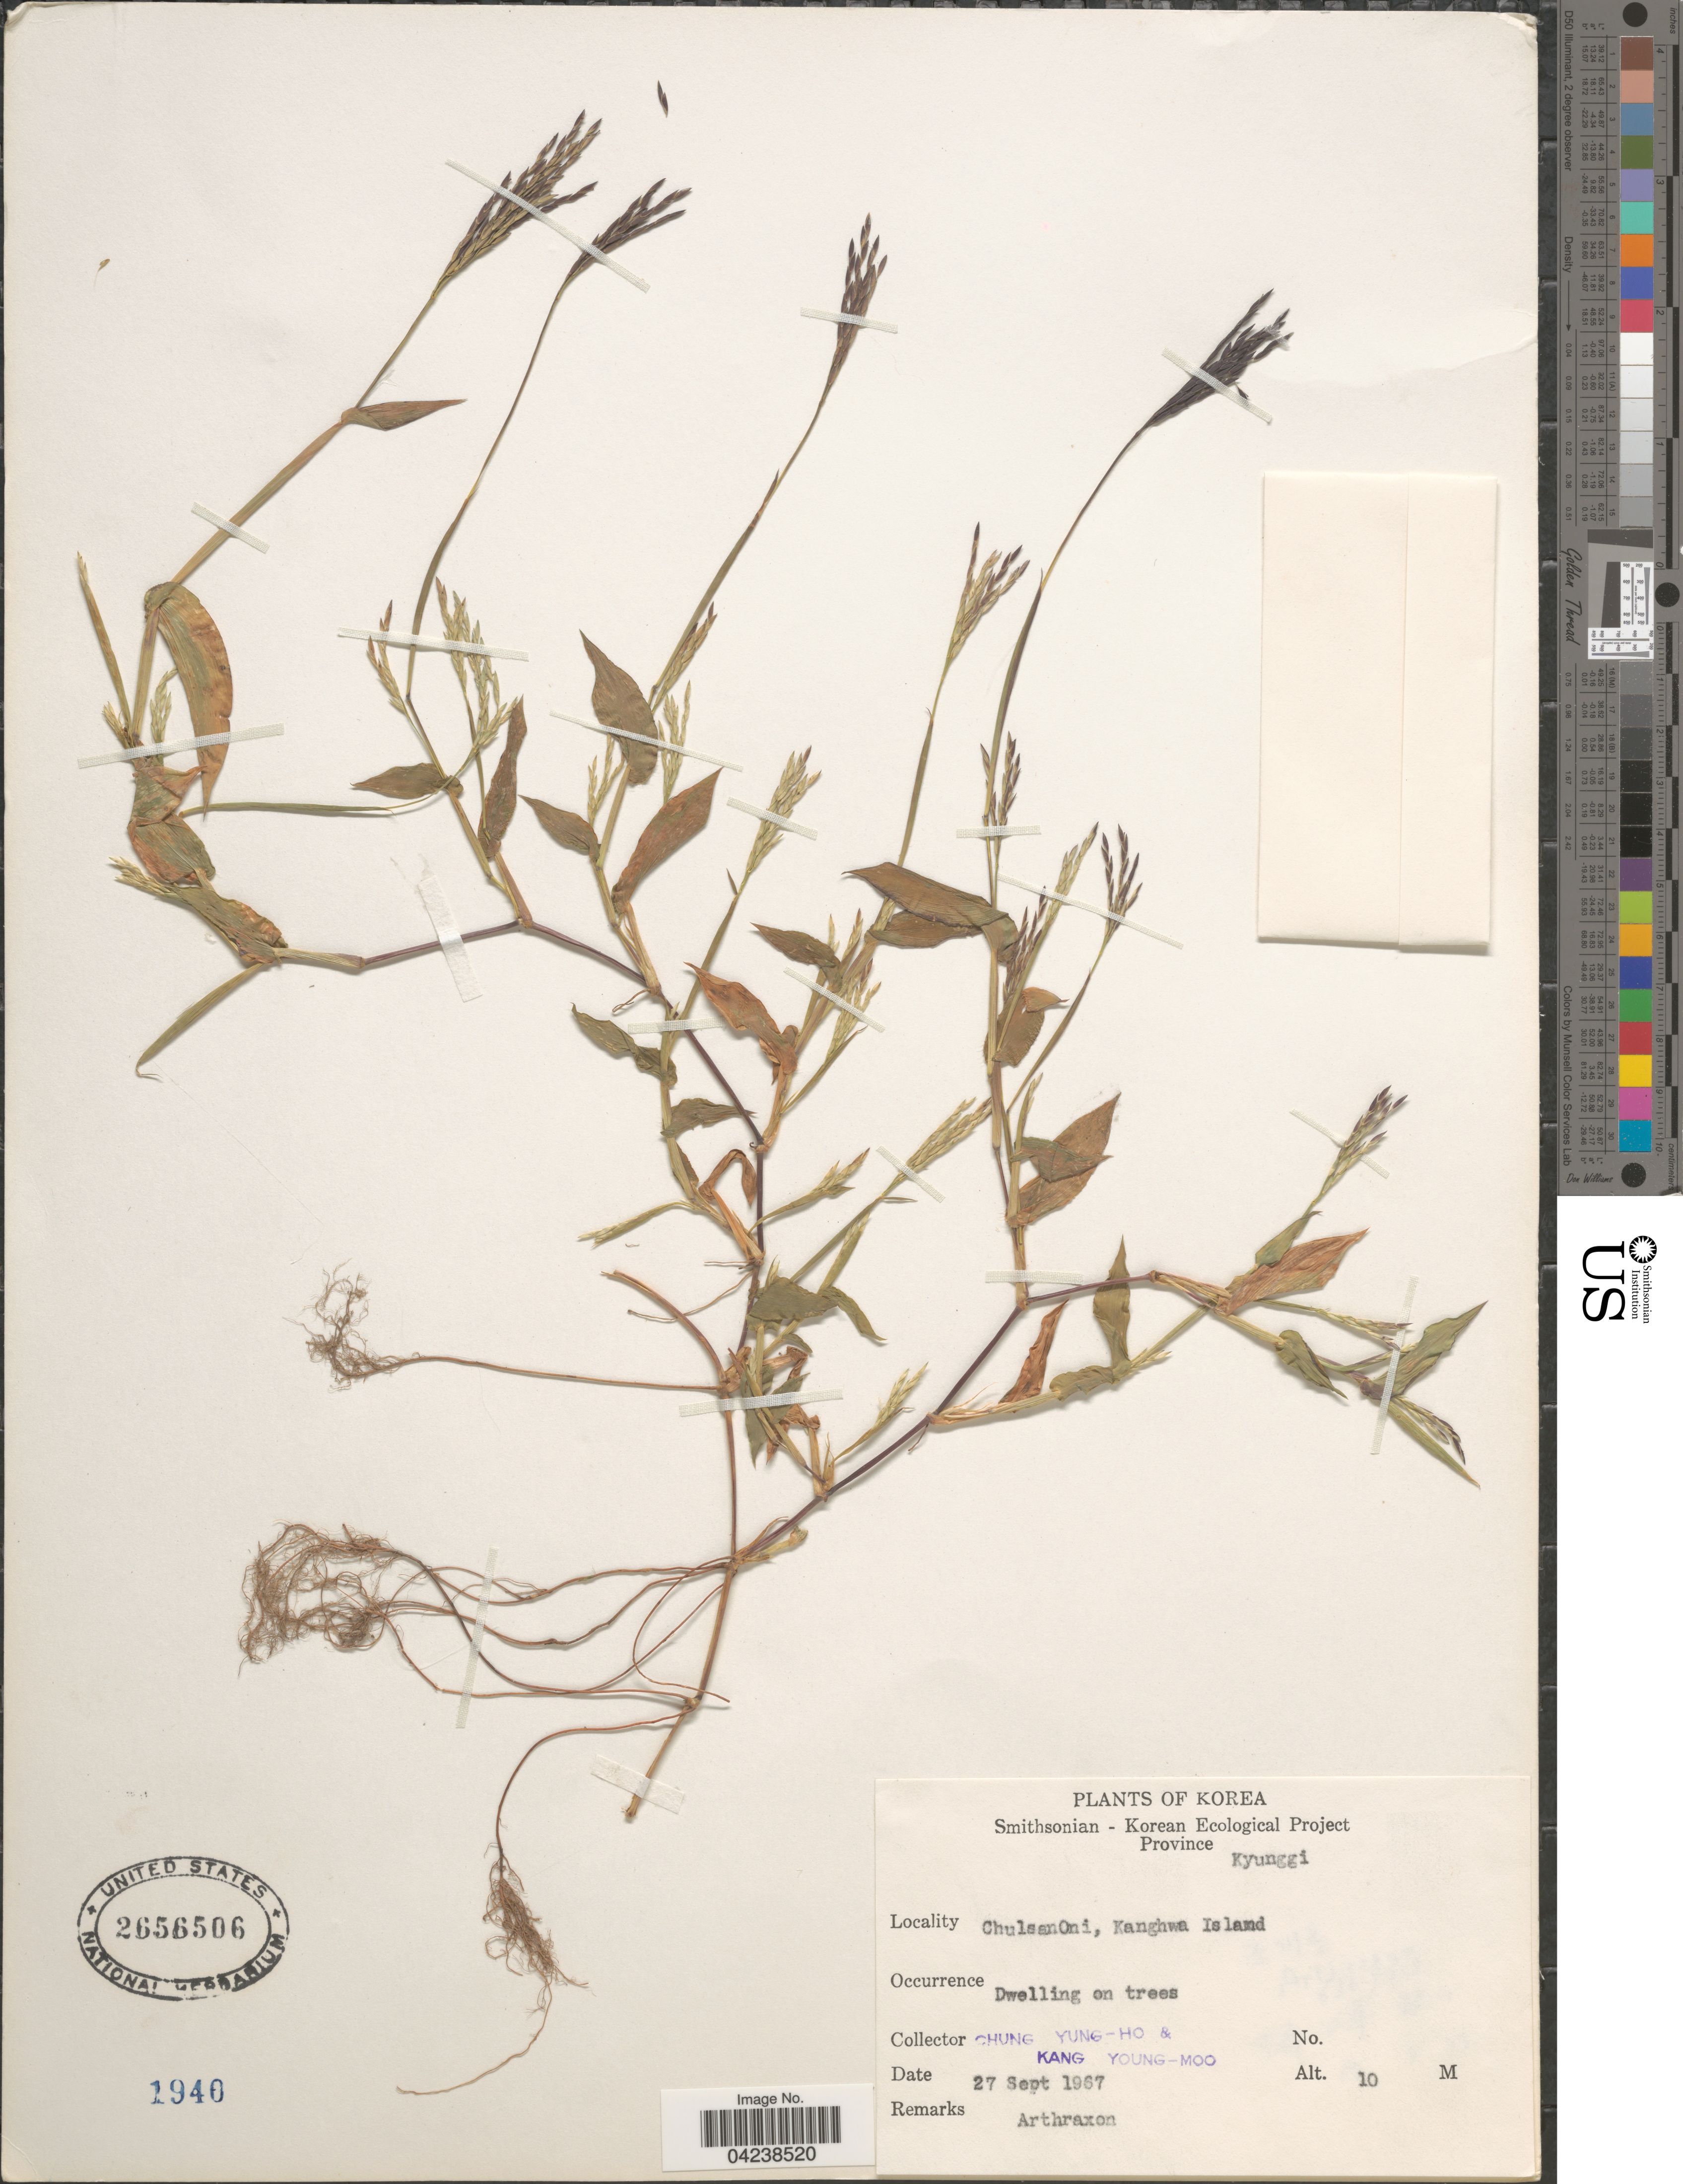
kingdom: Plantae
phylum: Tracheophyta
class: Liliopsida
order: Poales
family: Poaceae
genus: Arthraxon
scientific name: Arthraxon hispidus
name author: (Thunb.) Makino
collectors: C. Yung-Ho & K. Young-Moo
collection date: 1957-09-27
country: South Korea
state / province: Gyeonggi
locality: Province Kyunggi. ChulsanOni, Kanghwa Island.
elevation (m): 10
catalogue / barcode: US 2656506